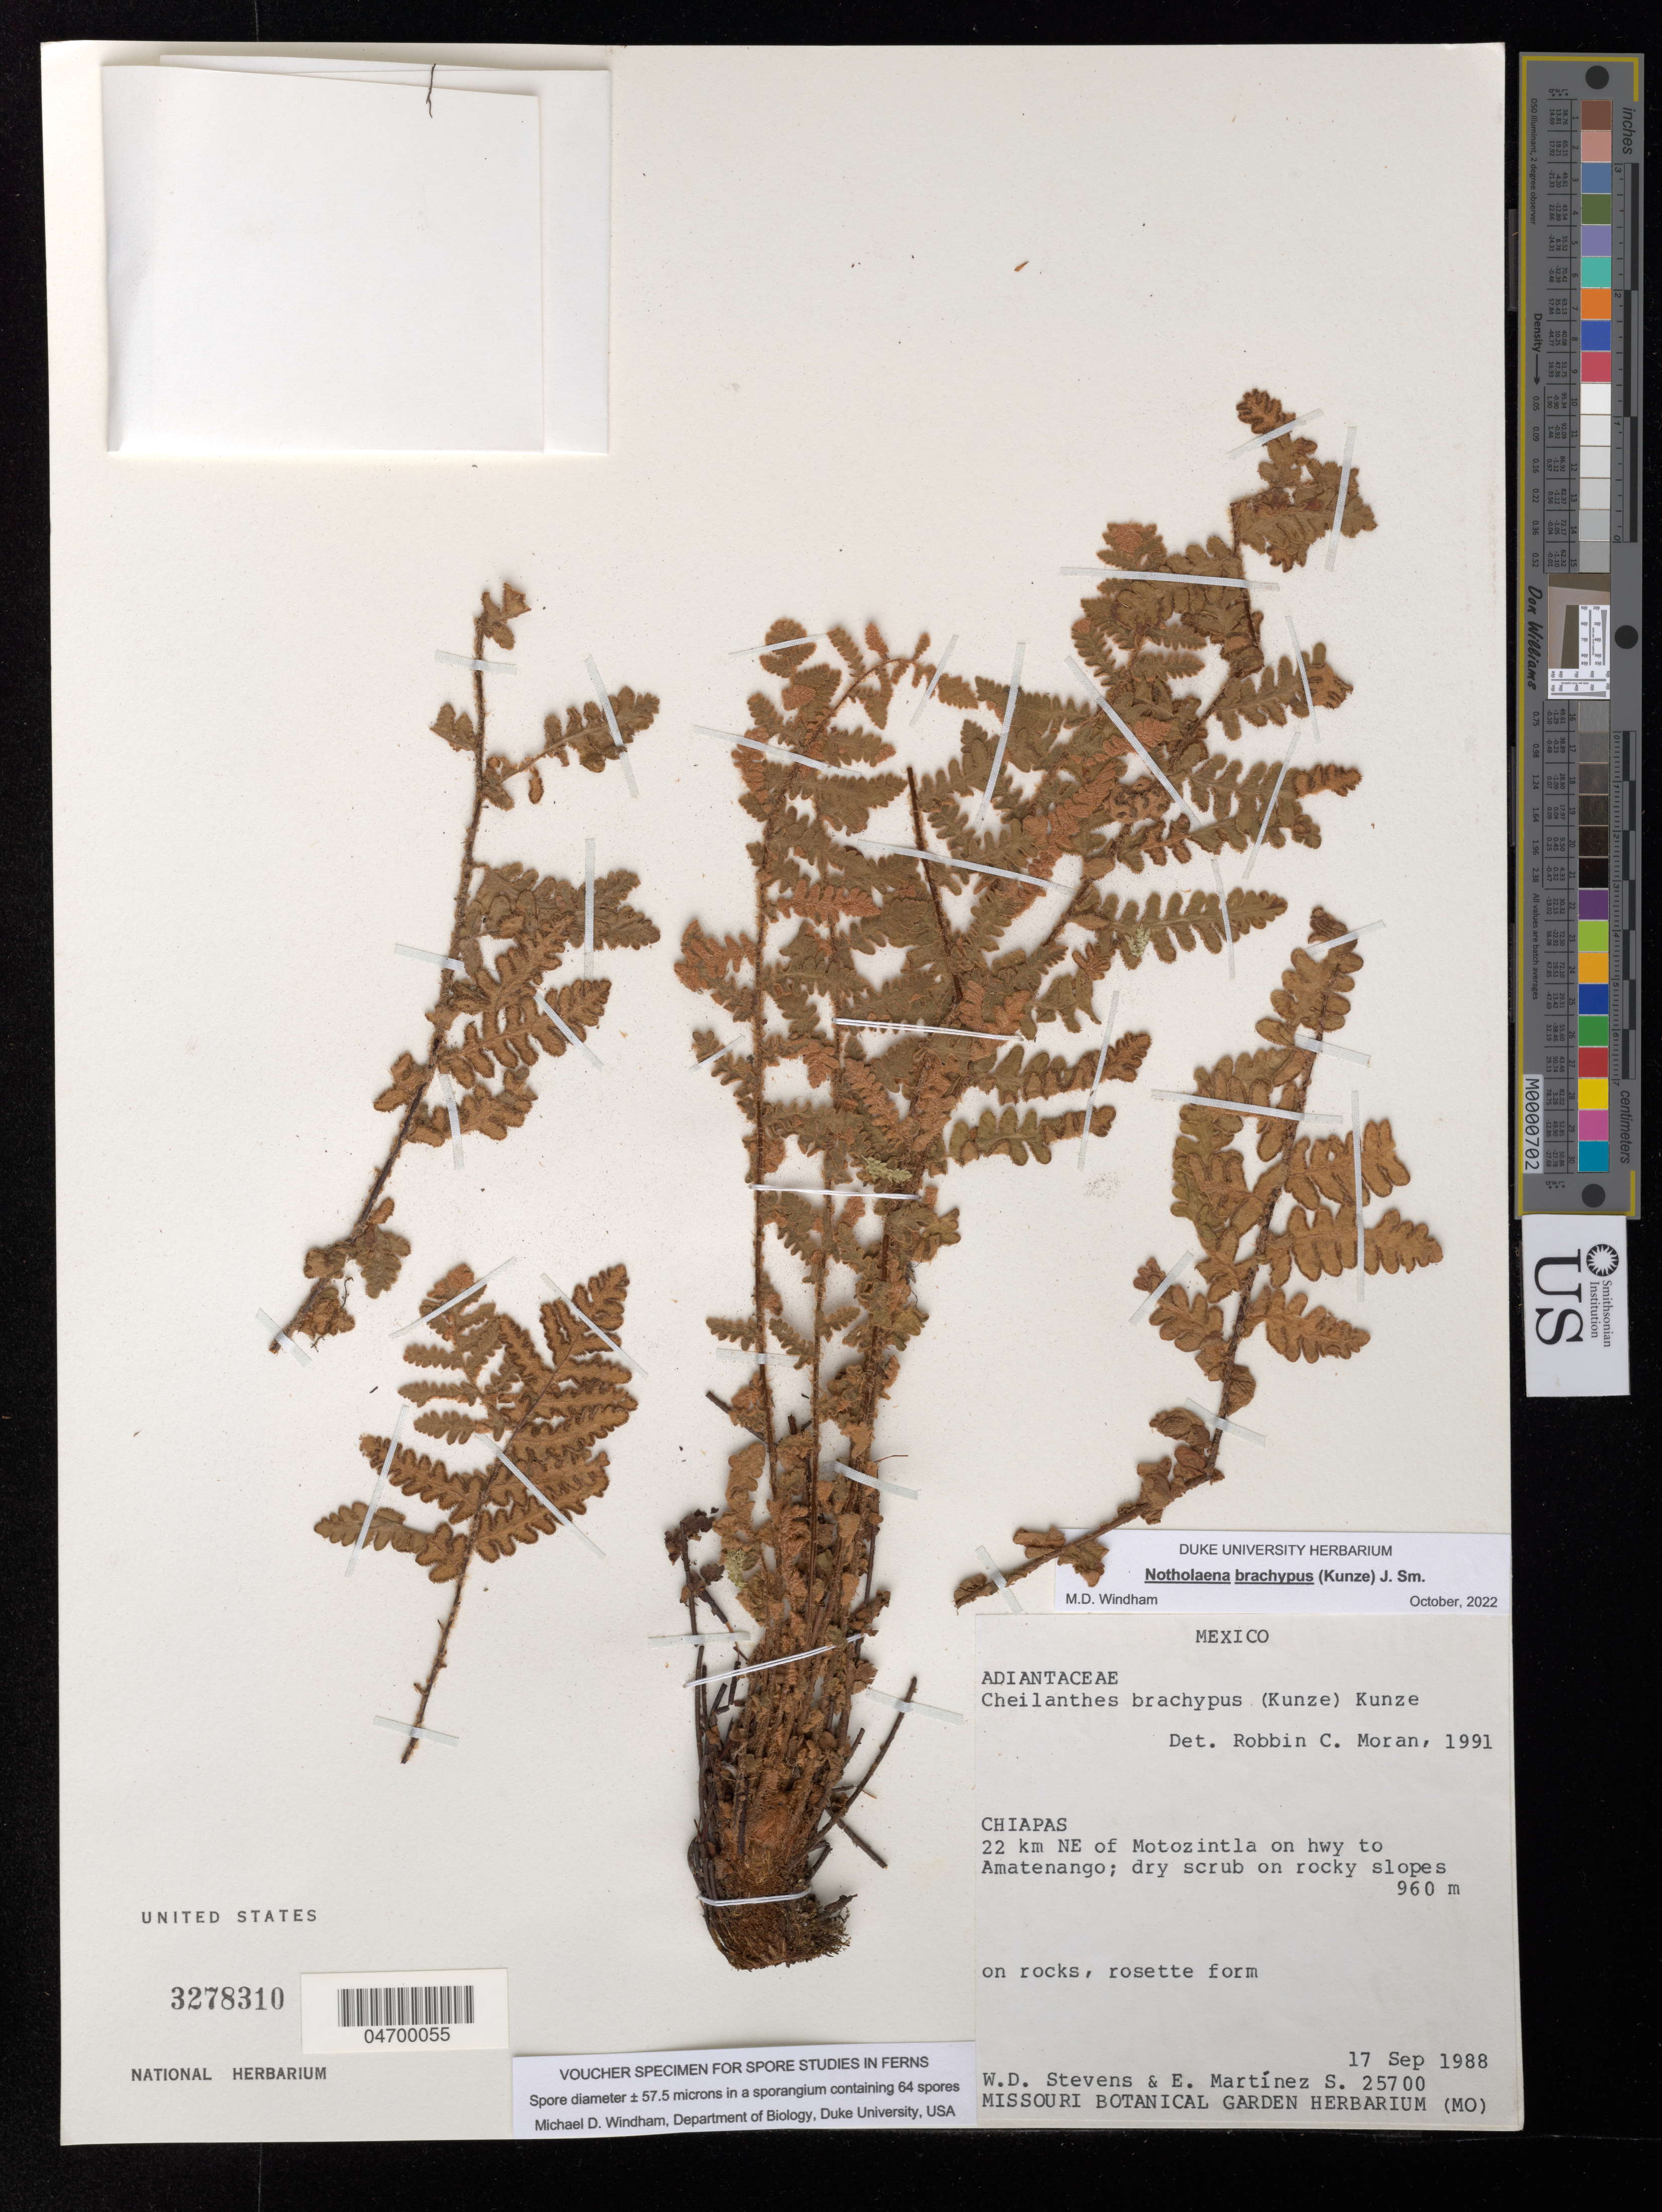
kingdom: Plantae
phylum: Tracheophyta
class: Polypodiopsida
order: Polypodiales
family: Pteridaceae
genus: Notholaena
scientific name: Notholaena brachypus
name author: (Kunze) J. Sm.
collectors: W. D. Stevens & E. Martínez S.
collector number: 25700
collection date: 1988-09-17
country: Mexico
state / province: Chiapas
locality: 22 km NE of Motozintla on hwy to Amatenango.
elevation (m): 960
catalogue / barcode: US 3278310